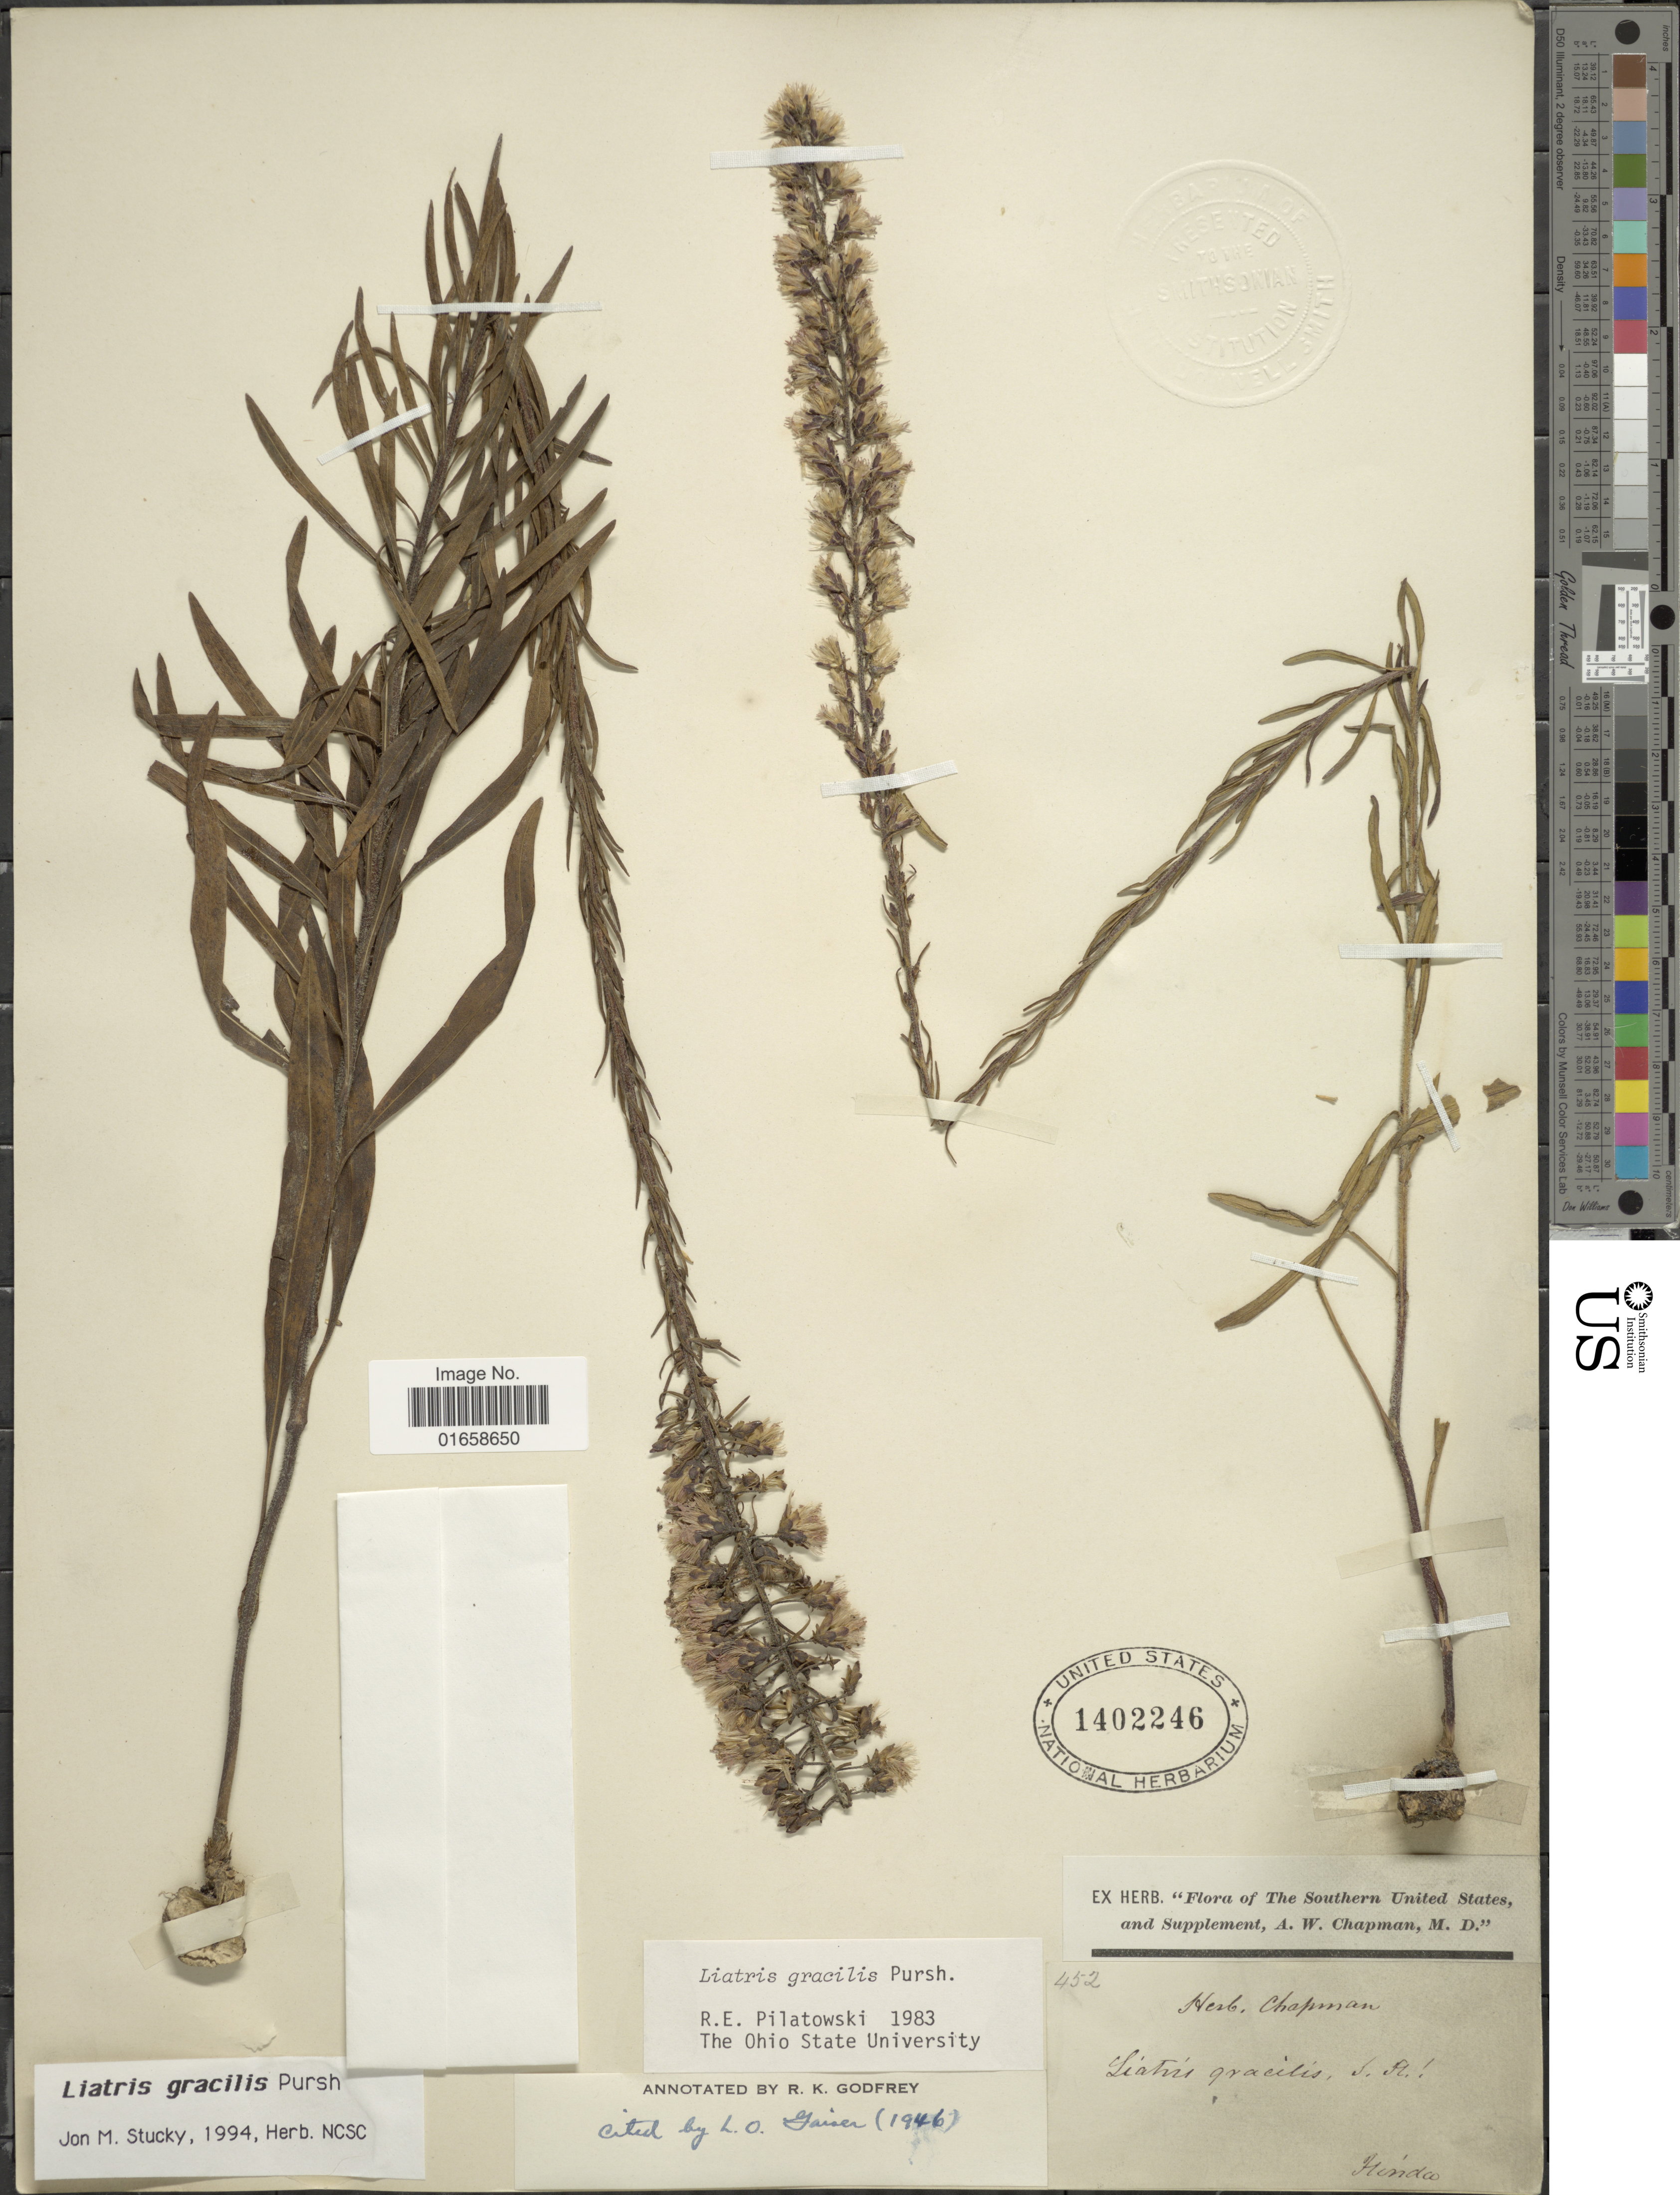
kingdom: Plantae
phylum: Tracheophyta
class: Magnoliopsida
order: Asterales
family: Asteraceae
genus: Liatris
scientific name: Liatris gracilis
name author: Pursh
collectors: A. W. Chapman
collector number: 452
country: United States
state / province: Florida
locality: The Southern United States and Supplement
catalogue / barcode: US 1402246